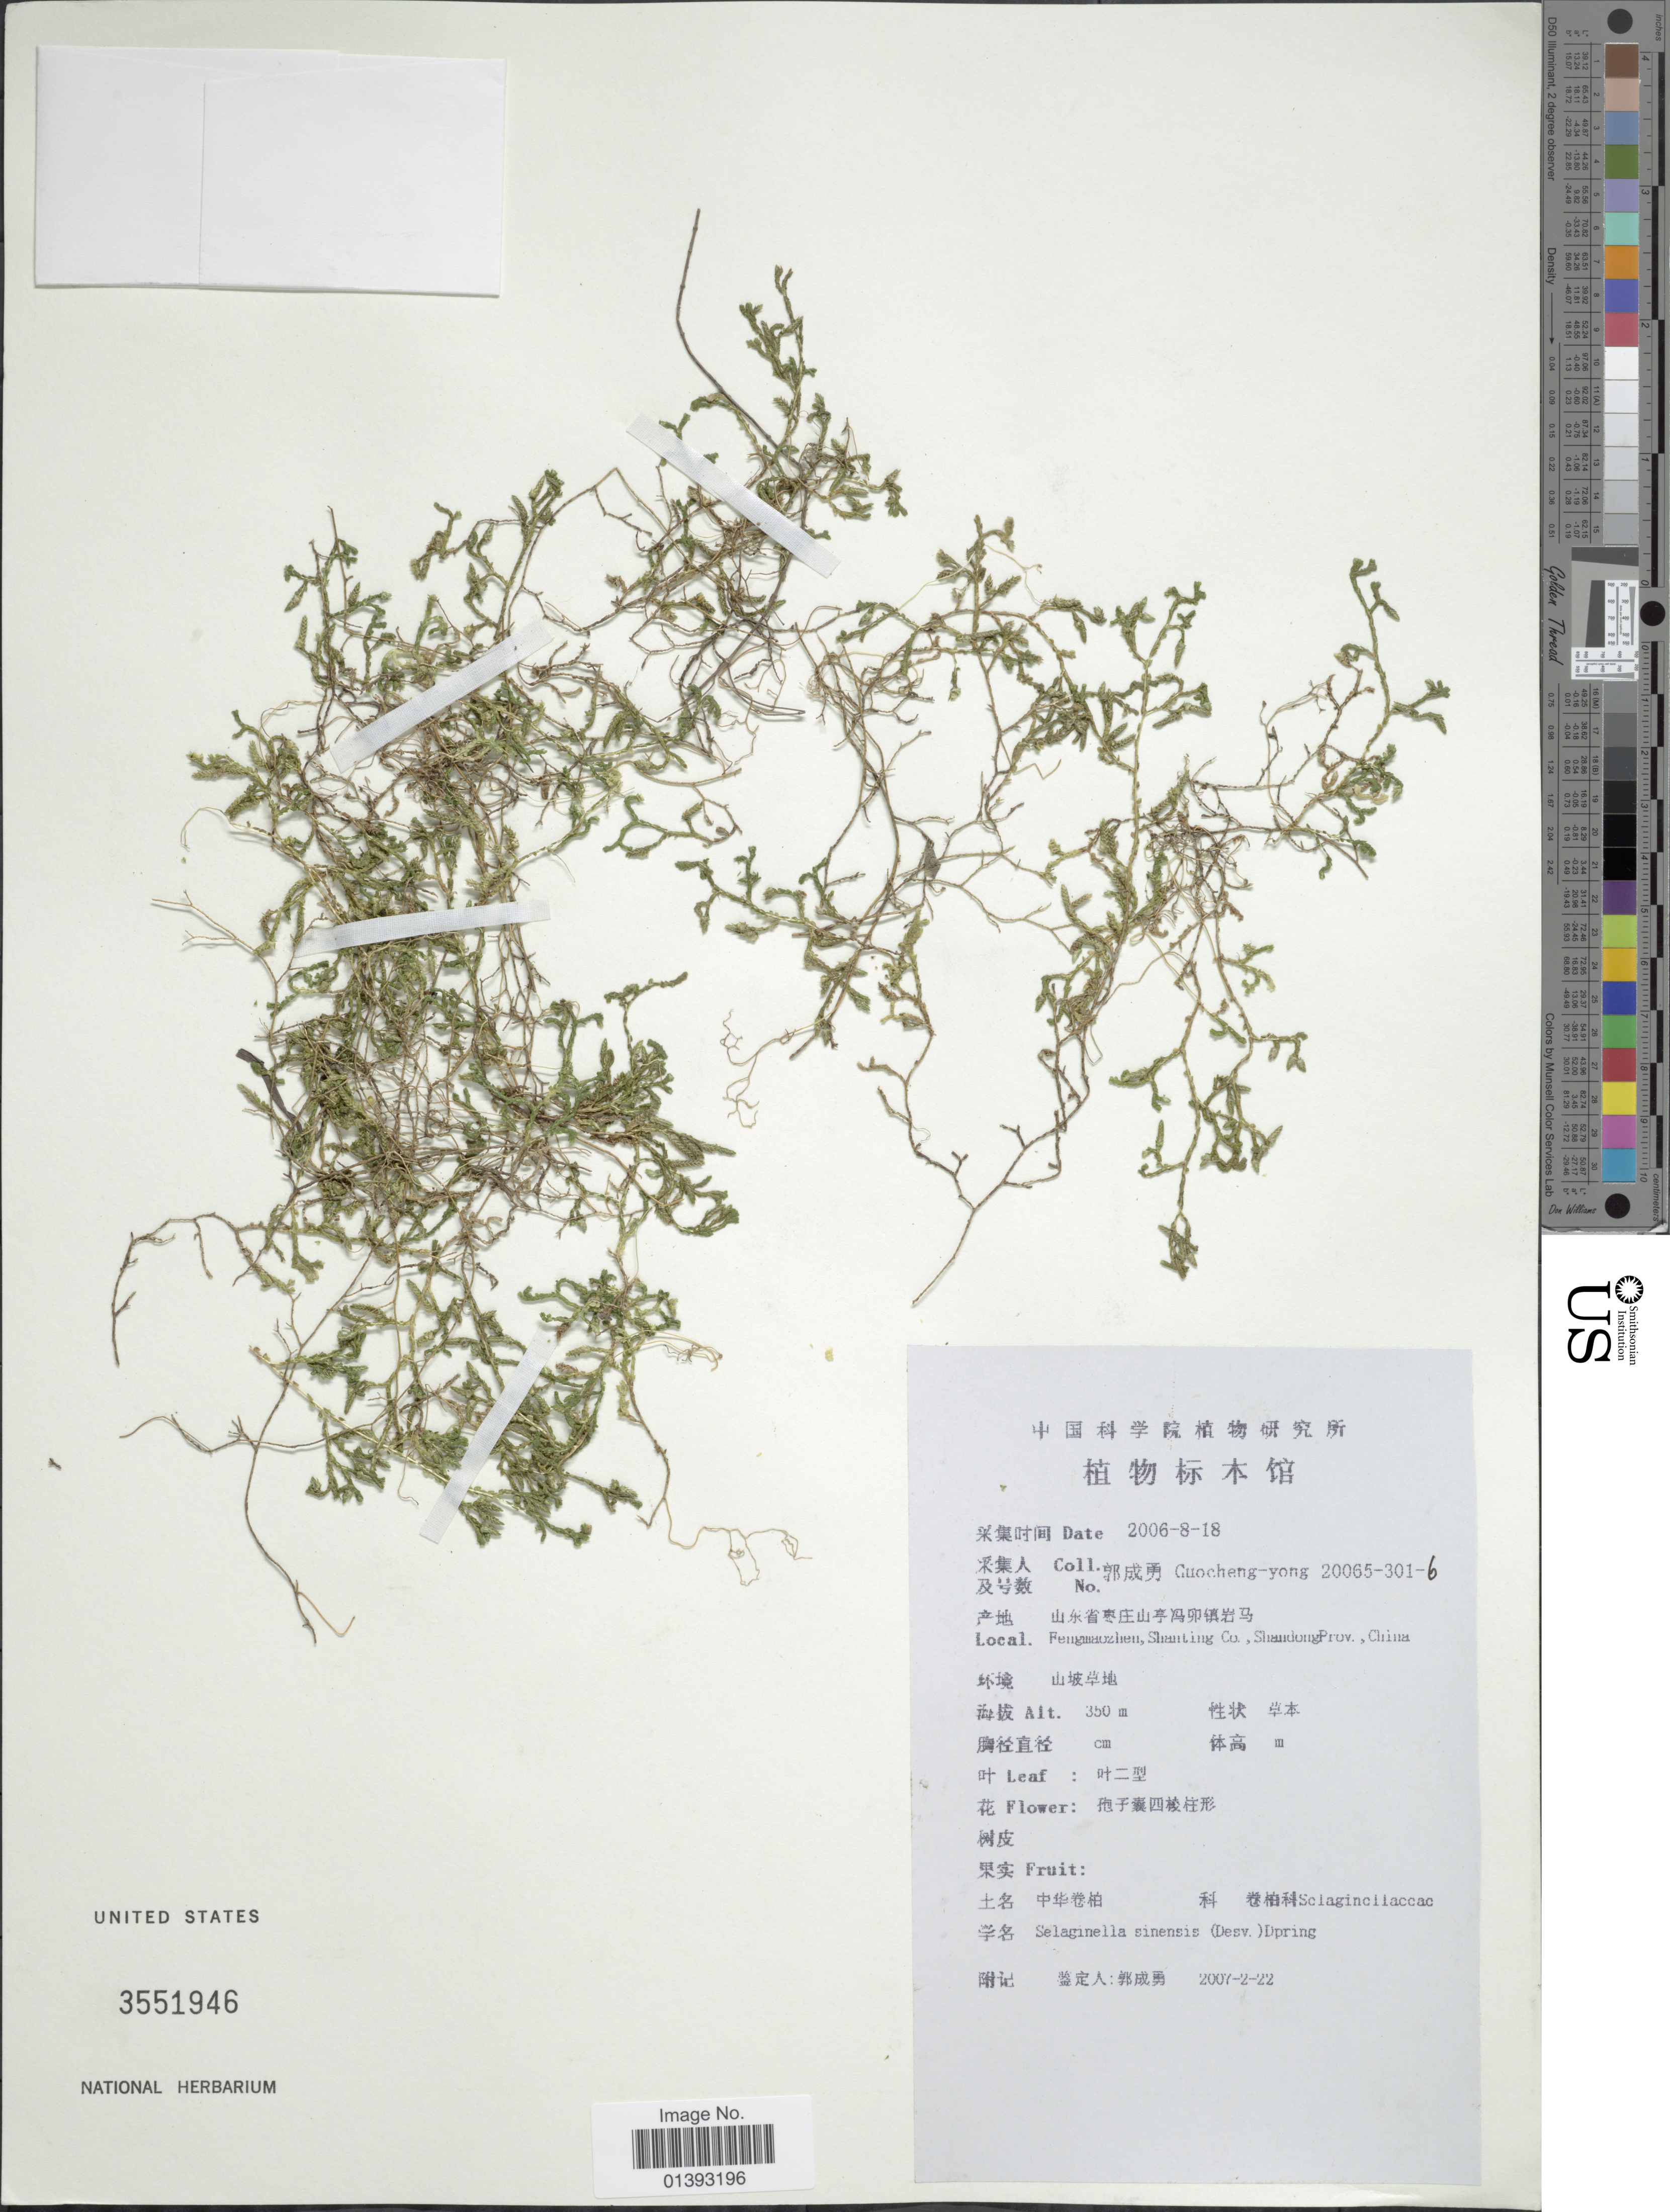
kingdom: Plantae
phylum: Tracheophyta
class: Lycopodiopsida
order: Selaginellales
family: Selaginellaceae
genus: Selaginella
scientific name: Selaginella sinensis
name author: (Desv.) Spring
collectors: Guo cheng-yong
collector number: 20065-301-6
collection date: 2006-08-18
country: China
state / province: Shandong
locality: Fengmaozhen, Shurting Co., Shandong Prov. [interpreted]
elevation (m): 350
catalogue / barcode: US 3551946